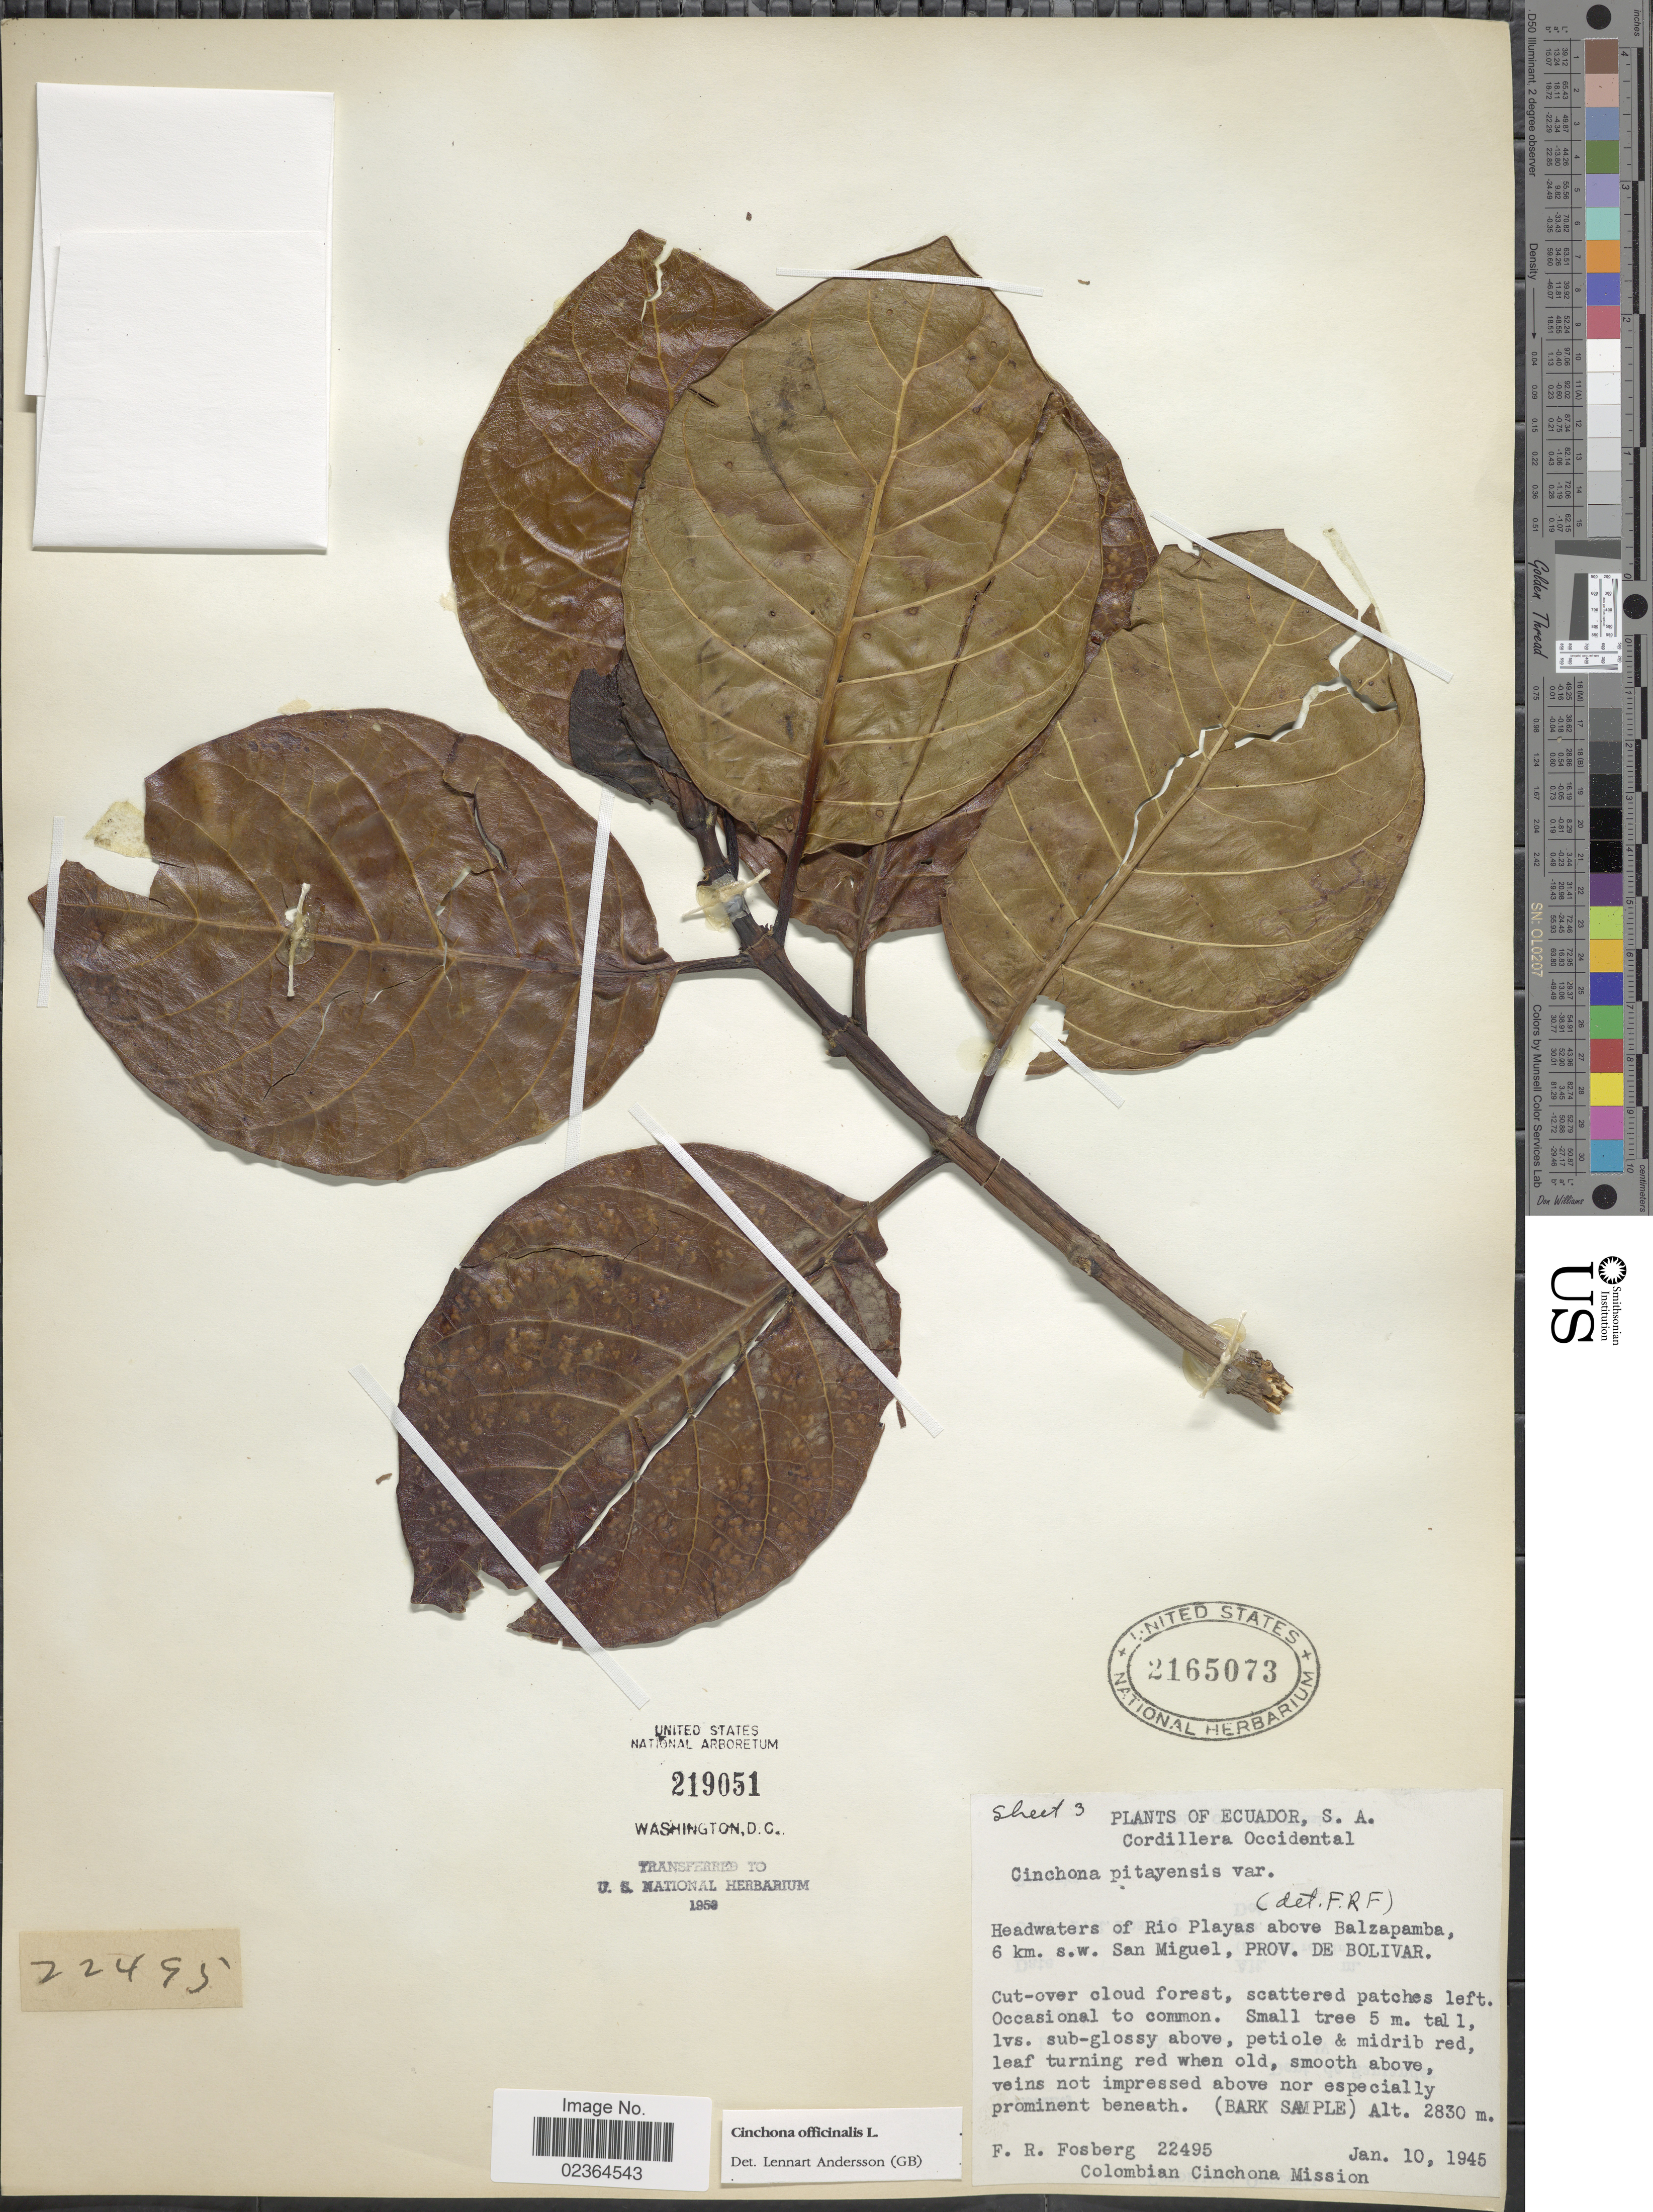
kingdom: Plantae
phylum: Tracheophyta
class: Magnoliopsida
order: Gentianales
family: Rubiaceae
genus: Cinchona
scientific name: Cinchona officinalis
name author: L.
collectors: F. R. Fosberg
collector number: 22495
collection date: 1945-01-10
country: Ecuador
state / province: Bolívar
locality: Cordillera Occidental. Headwaters of Rio Playas above Balzapamba, 6 km. s.w. San Miguel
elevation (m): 2830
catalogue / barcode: US 2165073